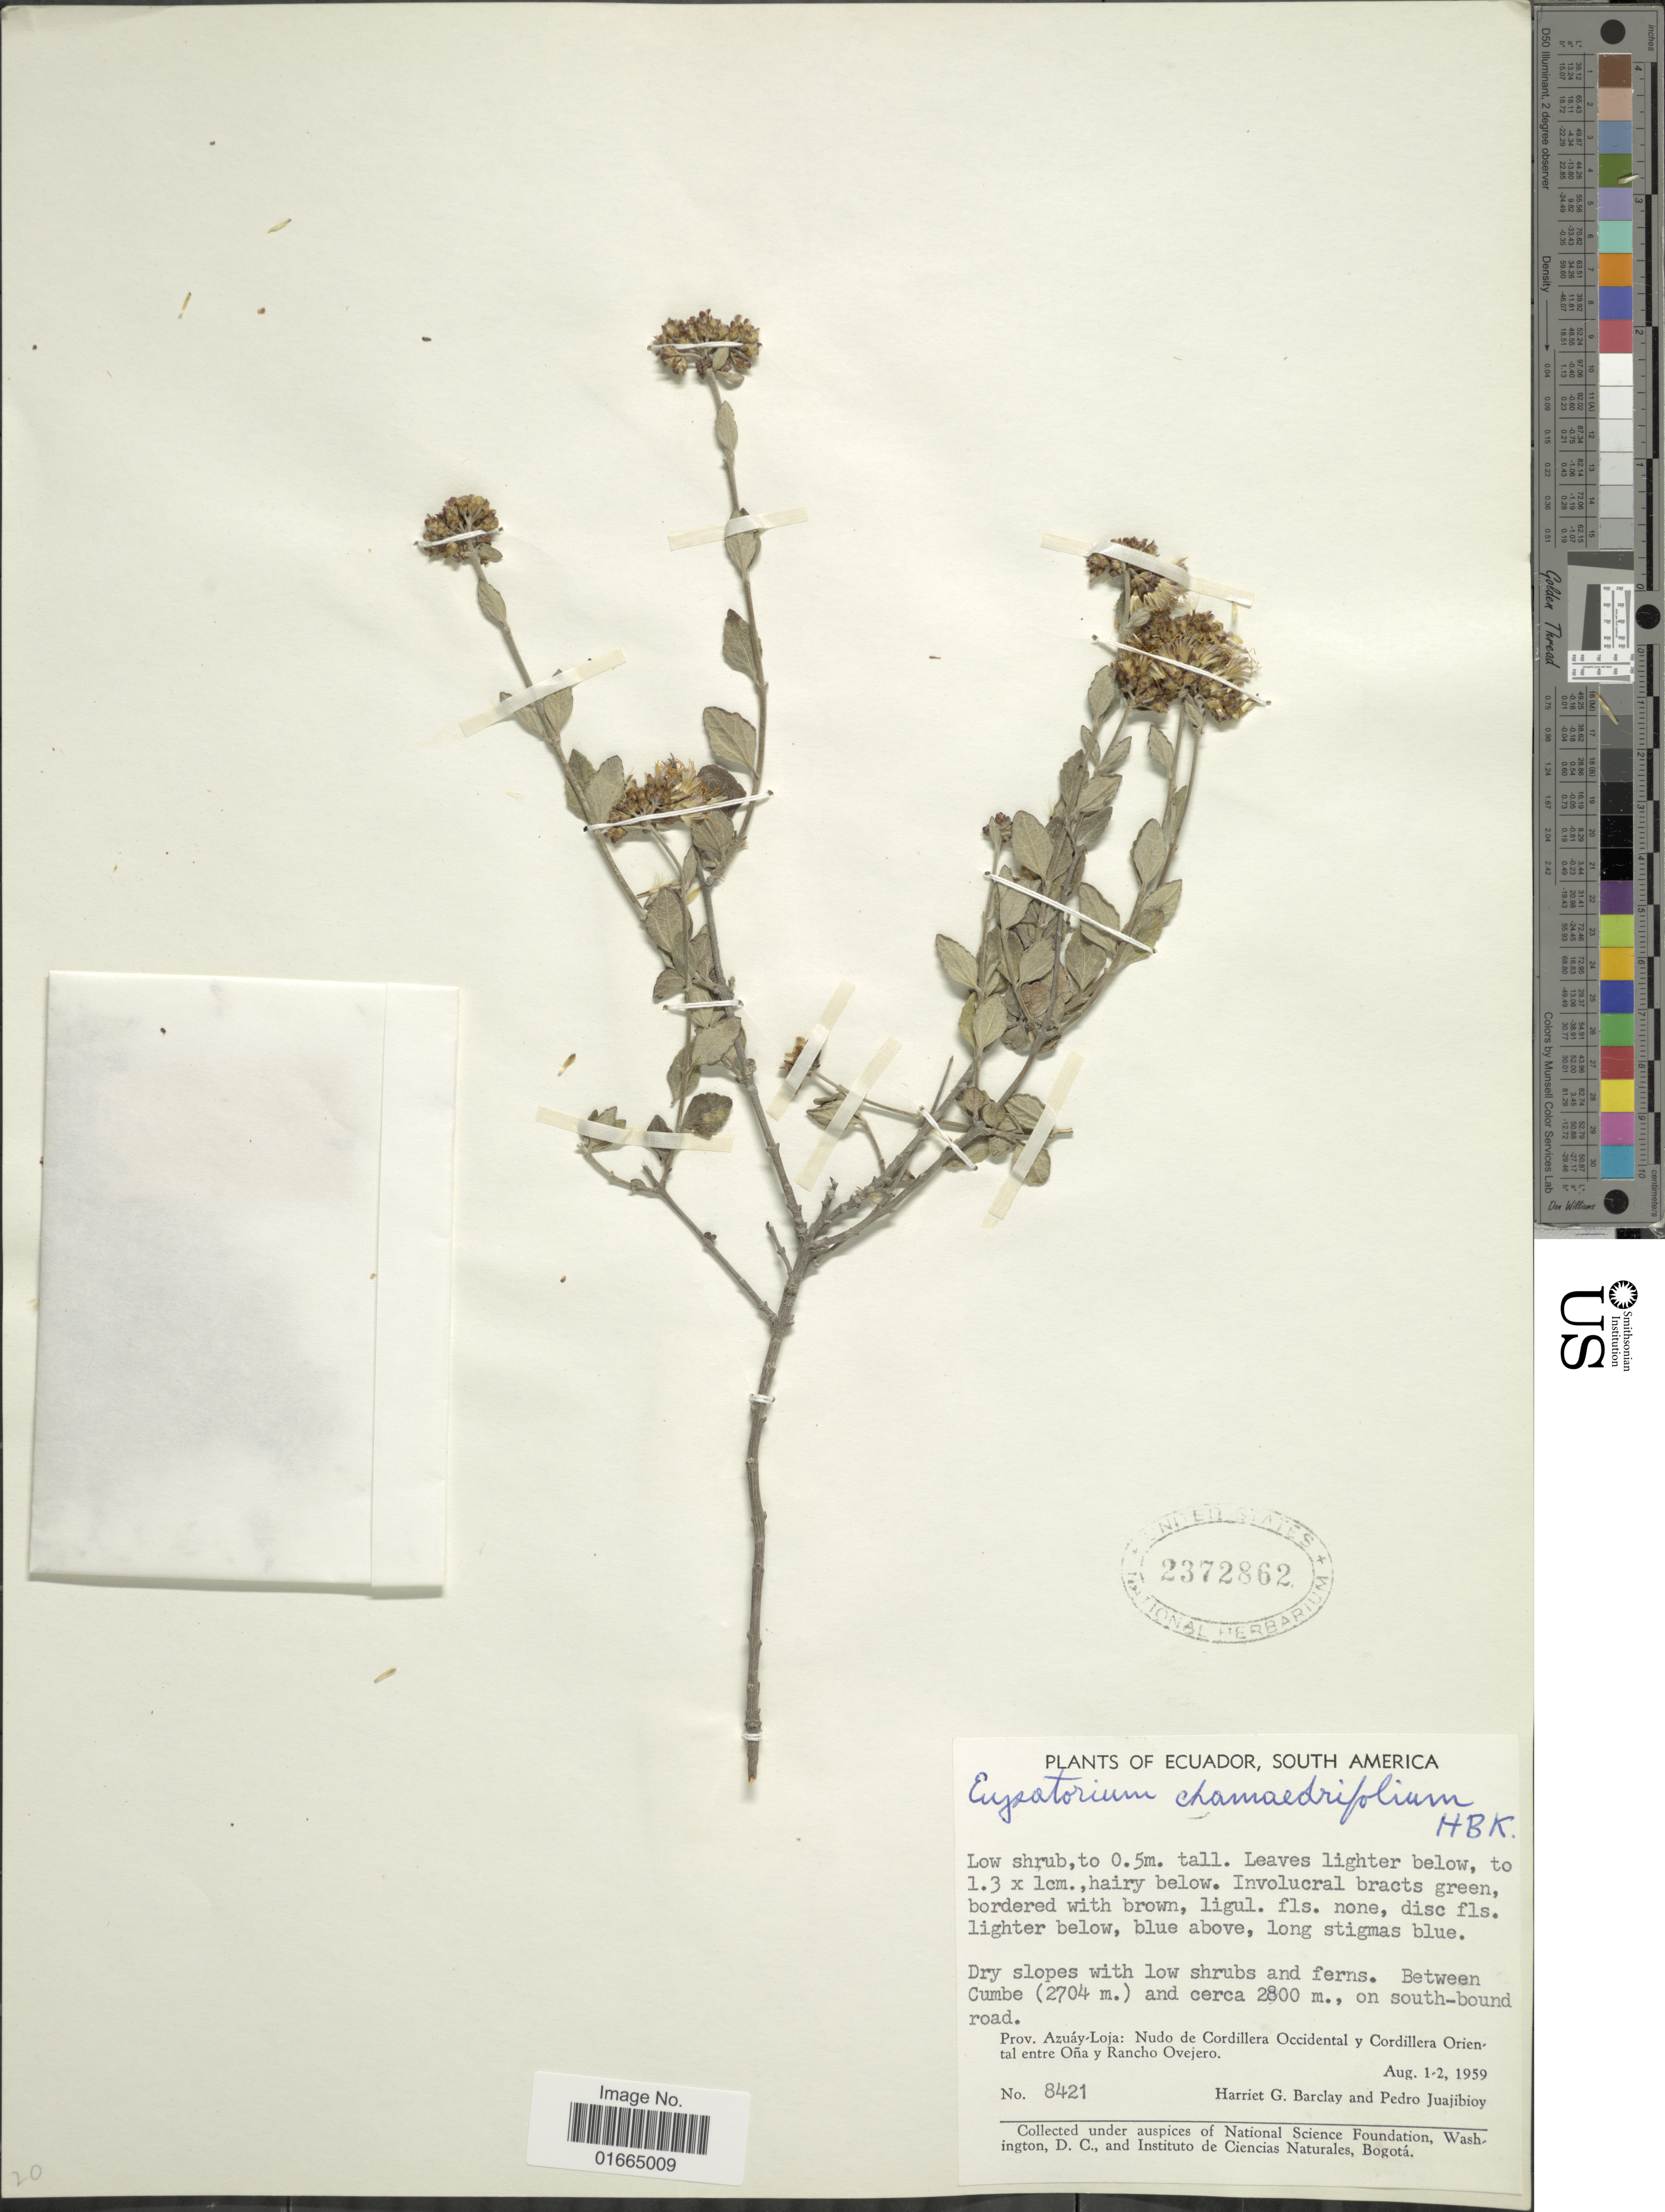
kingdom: Plantae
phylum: Tracheophyta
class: Magnoliopsida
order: Asterales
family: Asteraceae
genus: Cronquistianthus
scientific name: Cronquistianthus chamaedrifolius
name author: (Kunth) R.M. King & H. Rob.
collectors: H. G. Barclay & P. Juajibioy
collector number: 8421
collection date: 1959-08-01/1959-08-02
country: Ecuador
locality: Prov. Azuáy-Loja: Nudo de Cordillera Occidental y Cordillera Oriental entre Oña y Rancho Ovejero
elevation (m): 2704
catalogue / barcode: US 2372862